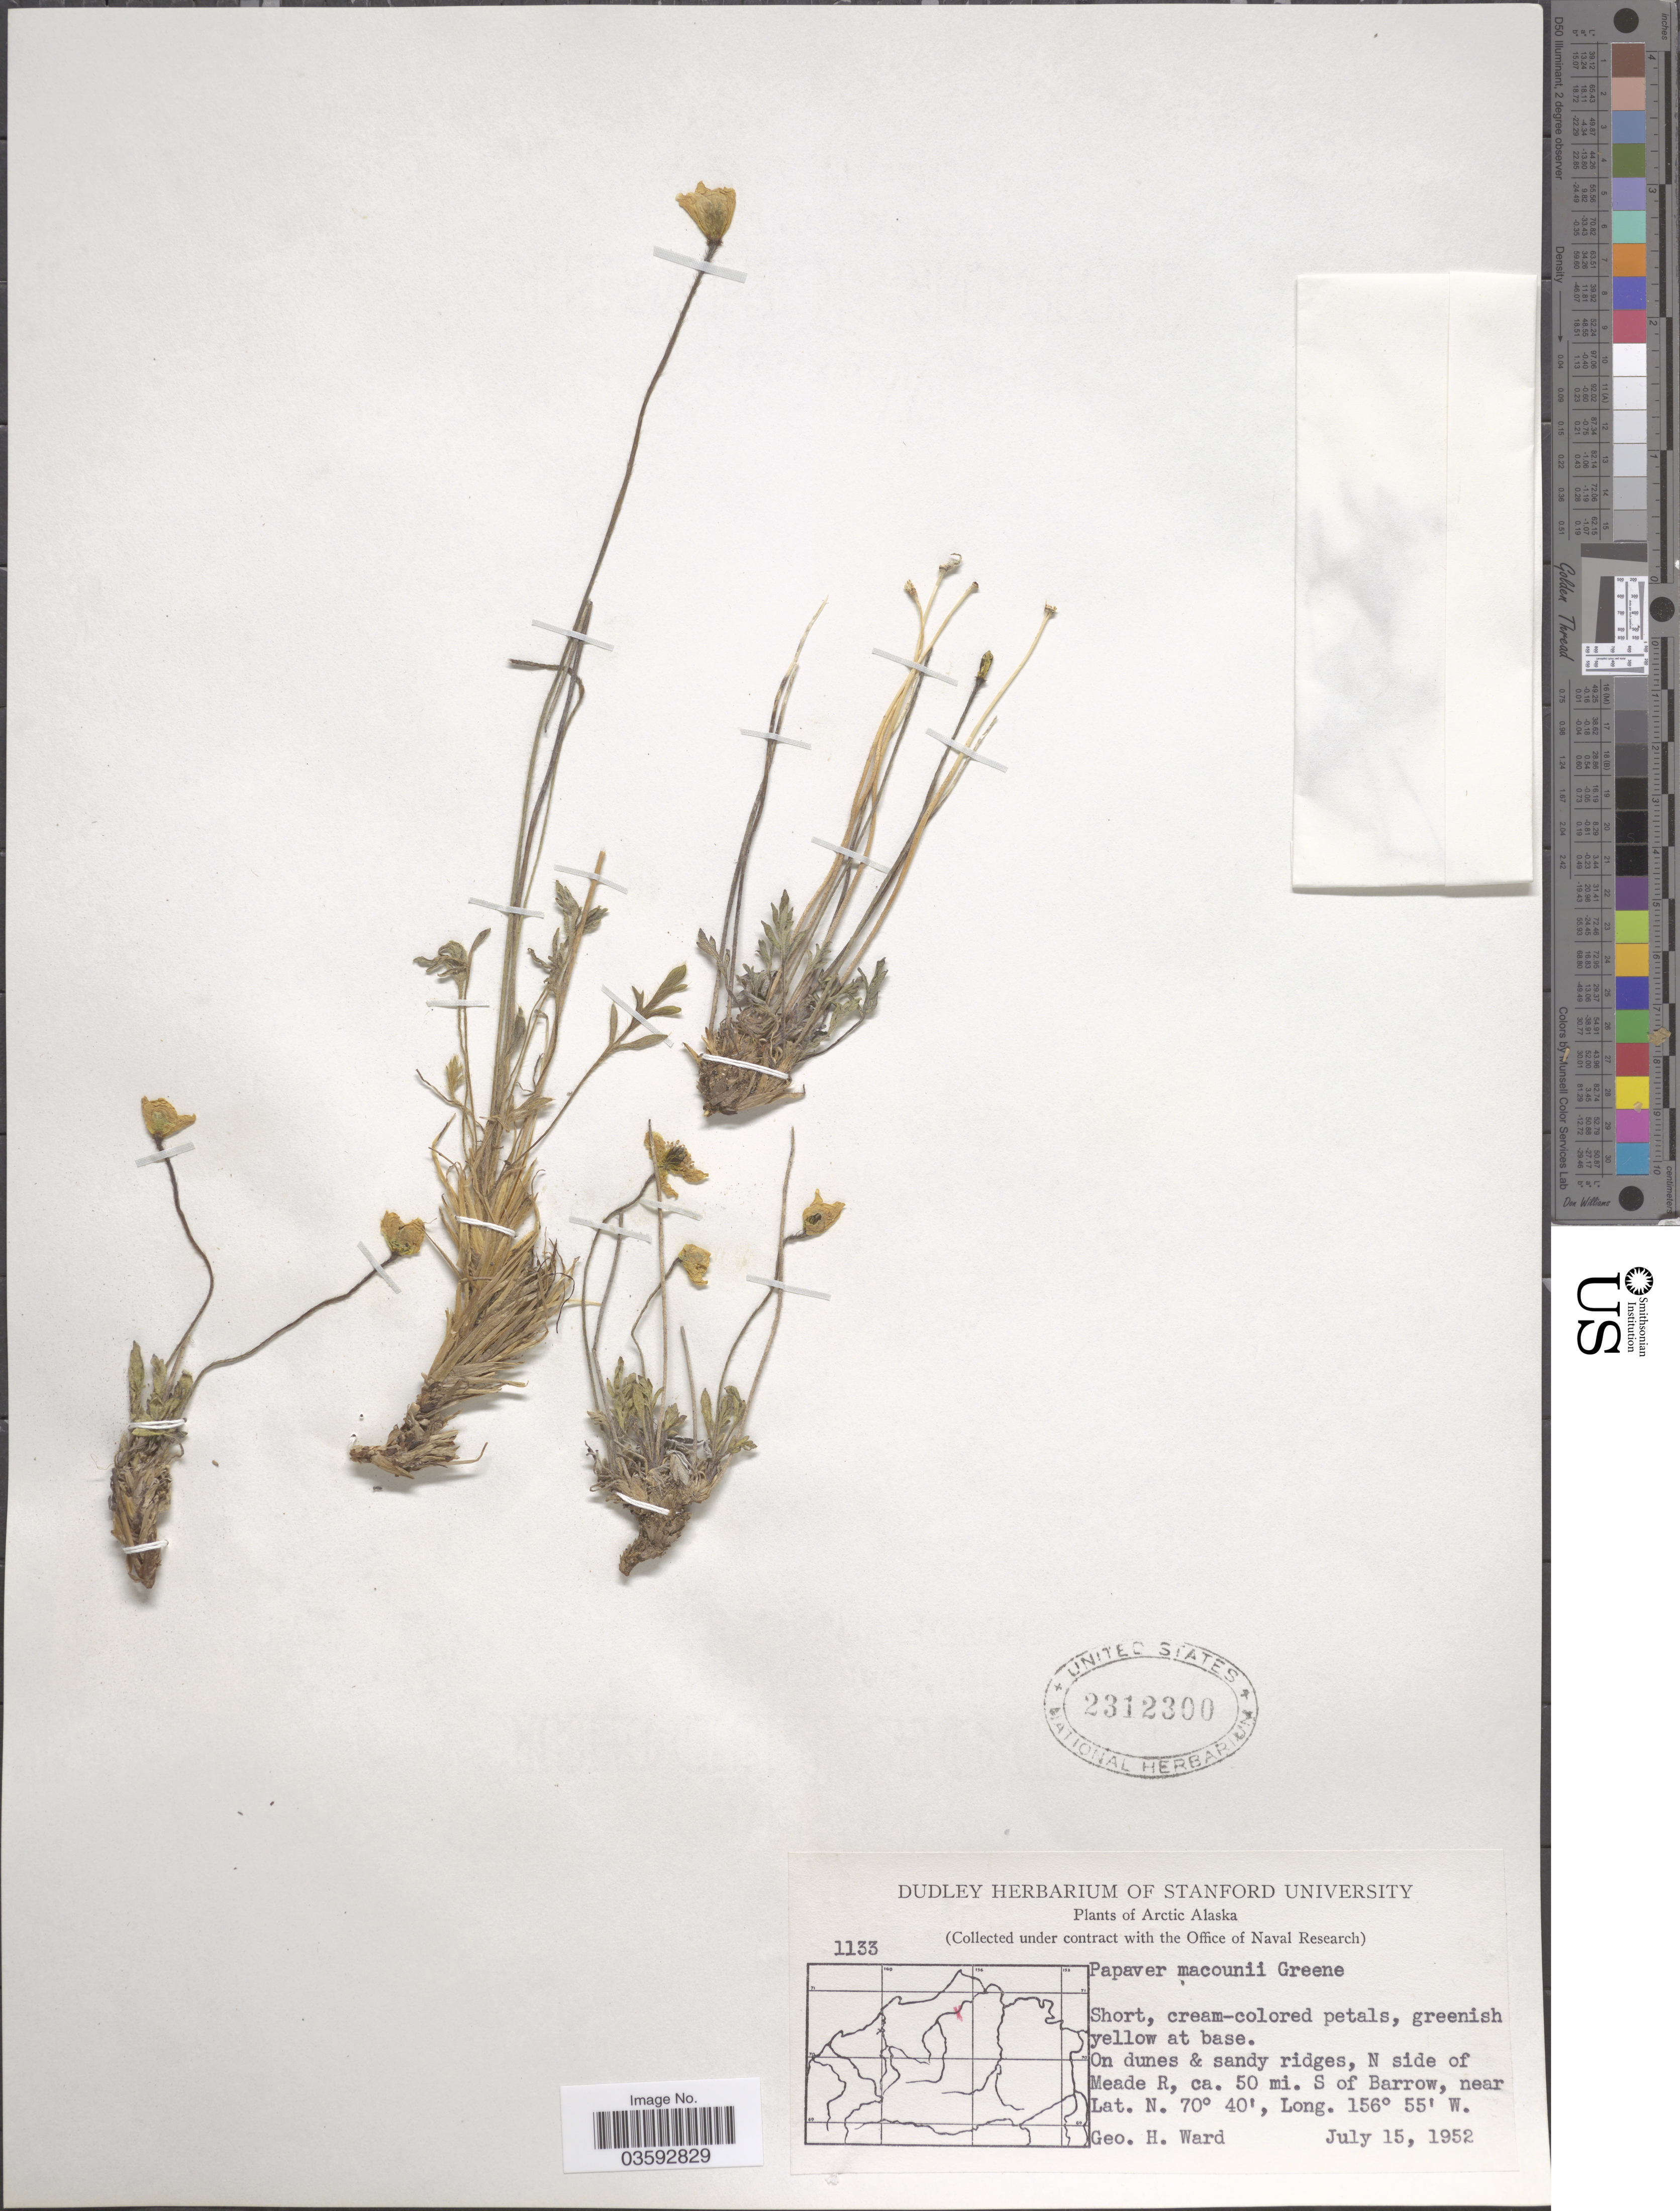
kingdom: Plantae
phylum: Tracheophyta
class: Magnoliopsida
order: Ranunculales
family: Papaveraceae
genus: Papaver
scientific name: Papaver macounii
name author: Greene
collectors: G. H. Ward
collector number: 1133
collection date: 1952-07-15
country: United States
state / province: Alaska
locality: Arctic Alaska. On dunes & sandy ridges, N side of Meade R, ca. 50 mi. S of Barrow.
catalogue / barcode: US 2312300